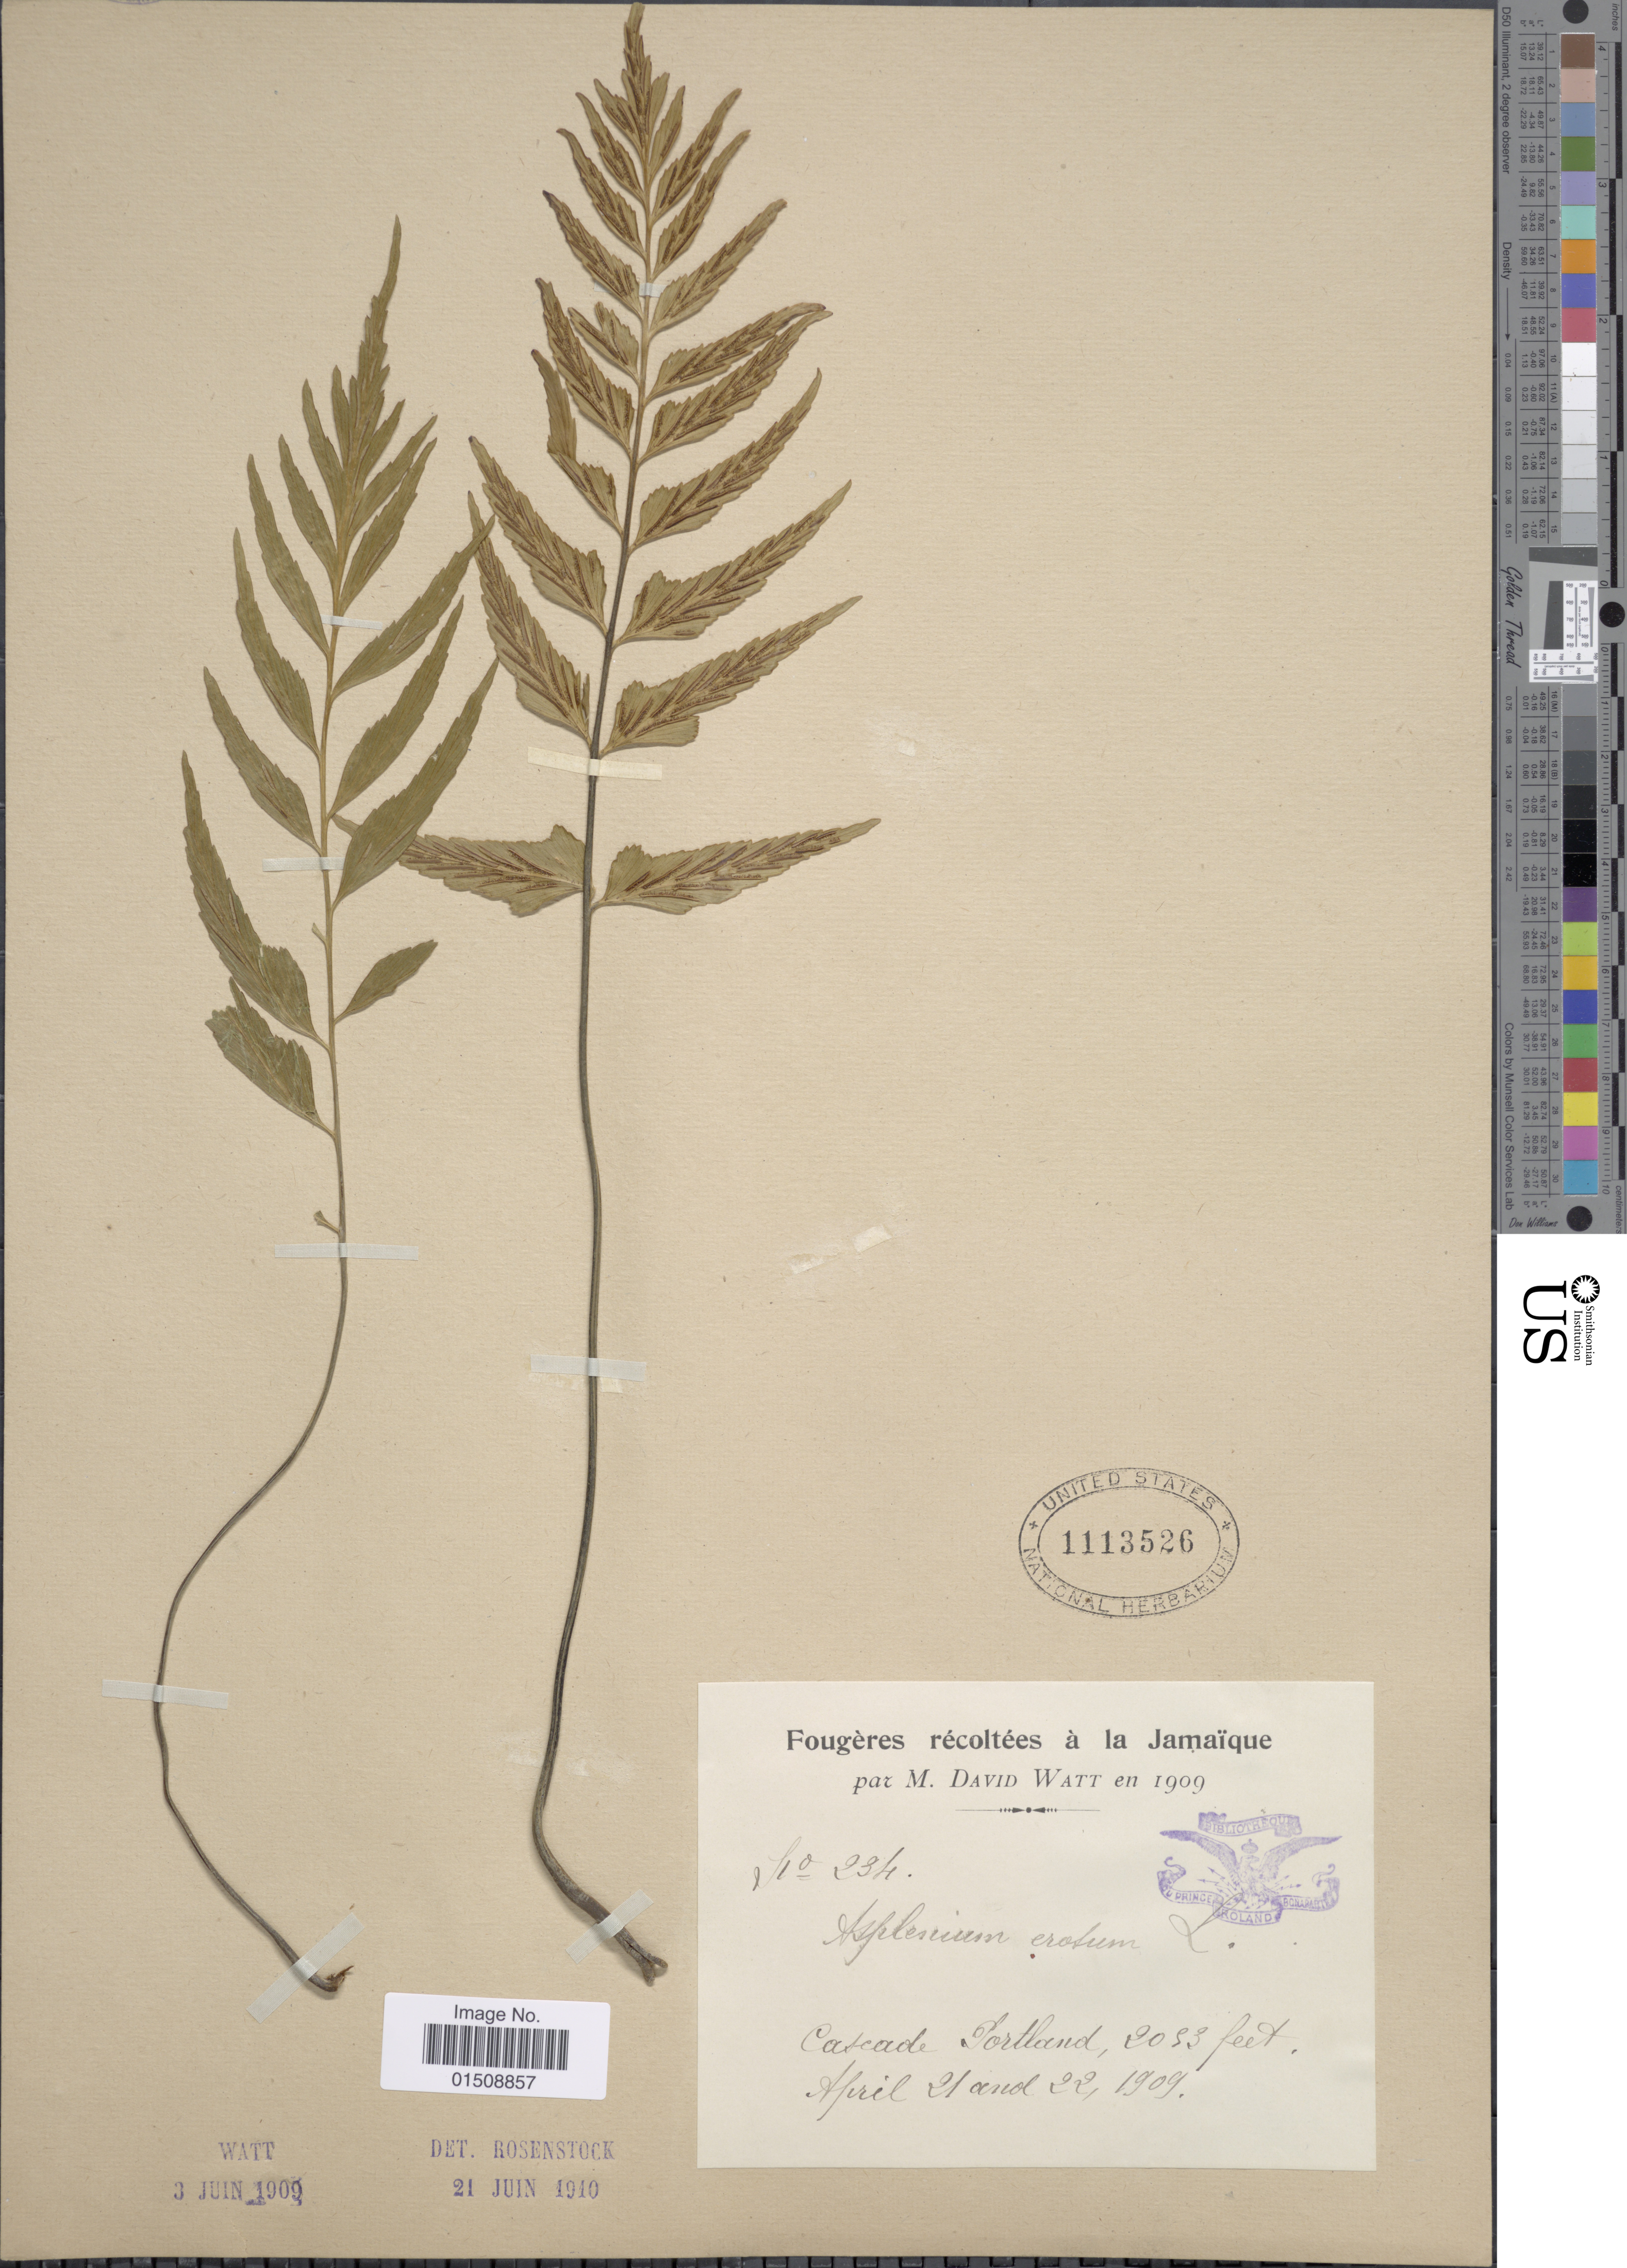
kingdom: Plantae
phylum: Tracheophyta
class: Polypodiopsida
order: Polypodiales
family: Aspleniaceae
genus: Asplenium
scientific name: Asplenium erosum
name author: L.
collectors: M. Watt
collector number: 234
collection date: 1909-04-21/1909-04-22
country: Jamaica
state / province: Portland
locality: Jamaique, Cascade Portland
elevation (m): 620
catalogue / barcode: US 1113526